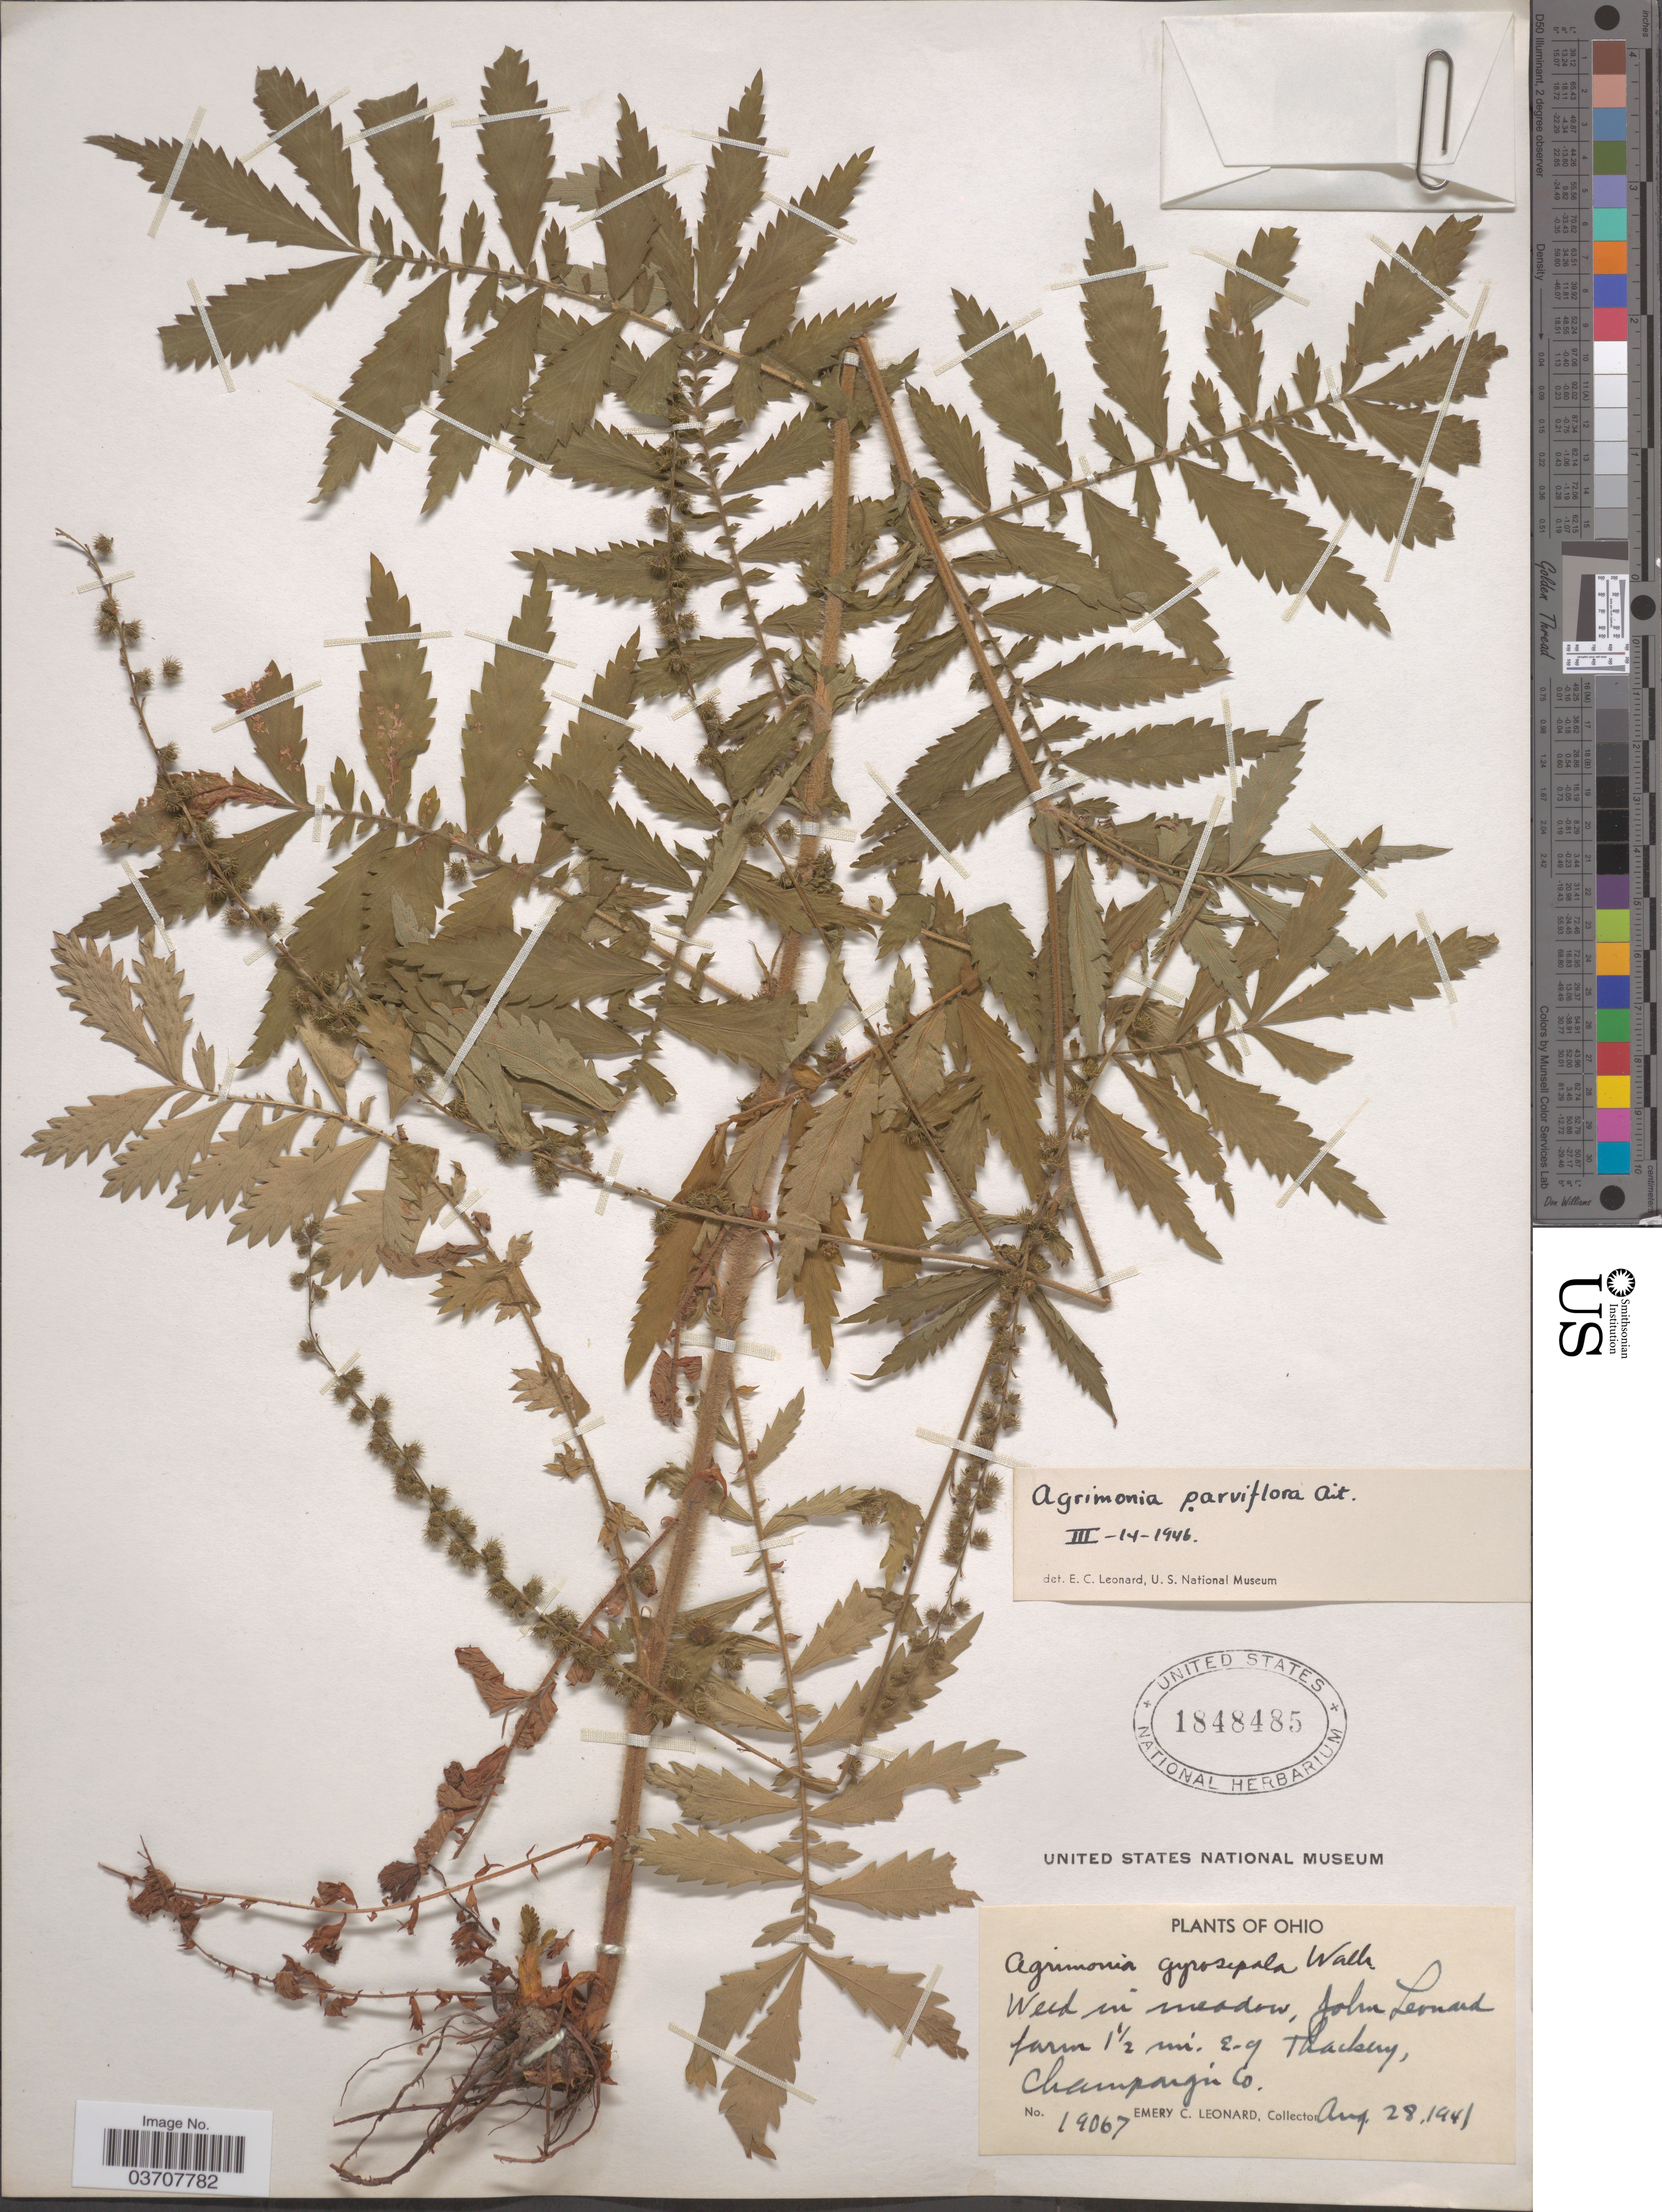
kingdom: Plantae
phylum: Tracheophyta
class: Magnoliopsida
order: Rosales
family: Rosaceae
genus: Agrimonia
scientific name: Agrimonia parviflora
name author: Aiton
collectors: E. C. Leonard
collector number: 19067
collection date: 1941-08-28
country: United States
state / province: Ohio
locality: John Leonard farm 1½ mi. E. of Thackery, Champaign Co.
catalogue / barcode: US 1848485